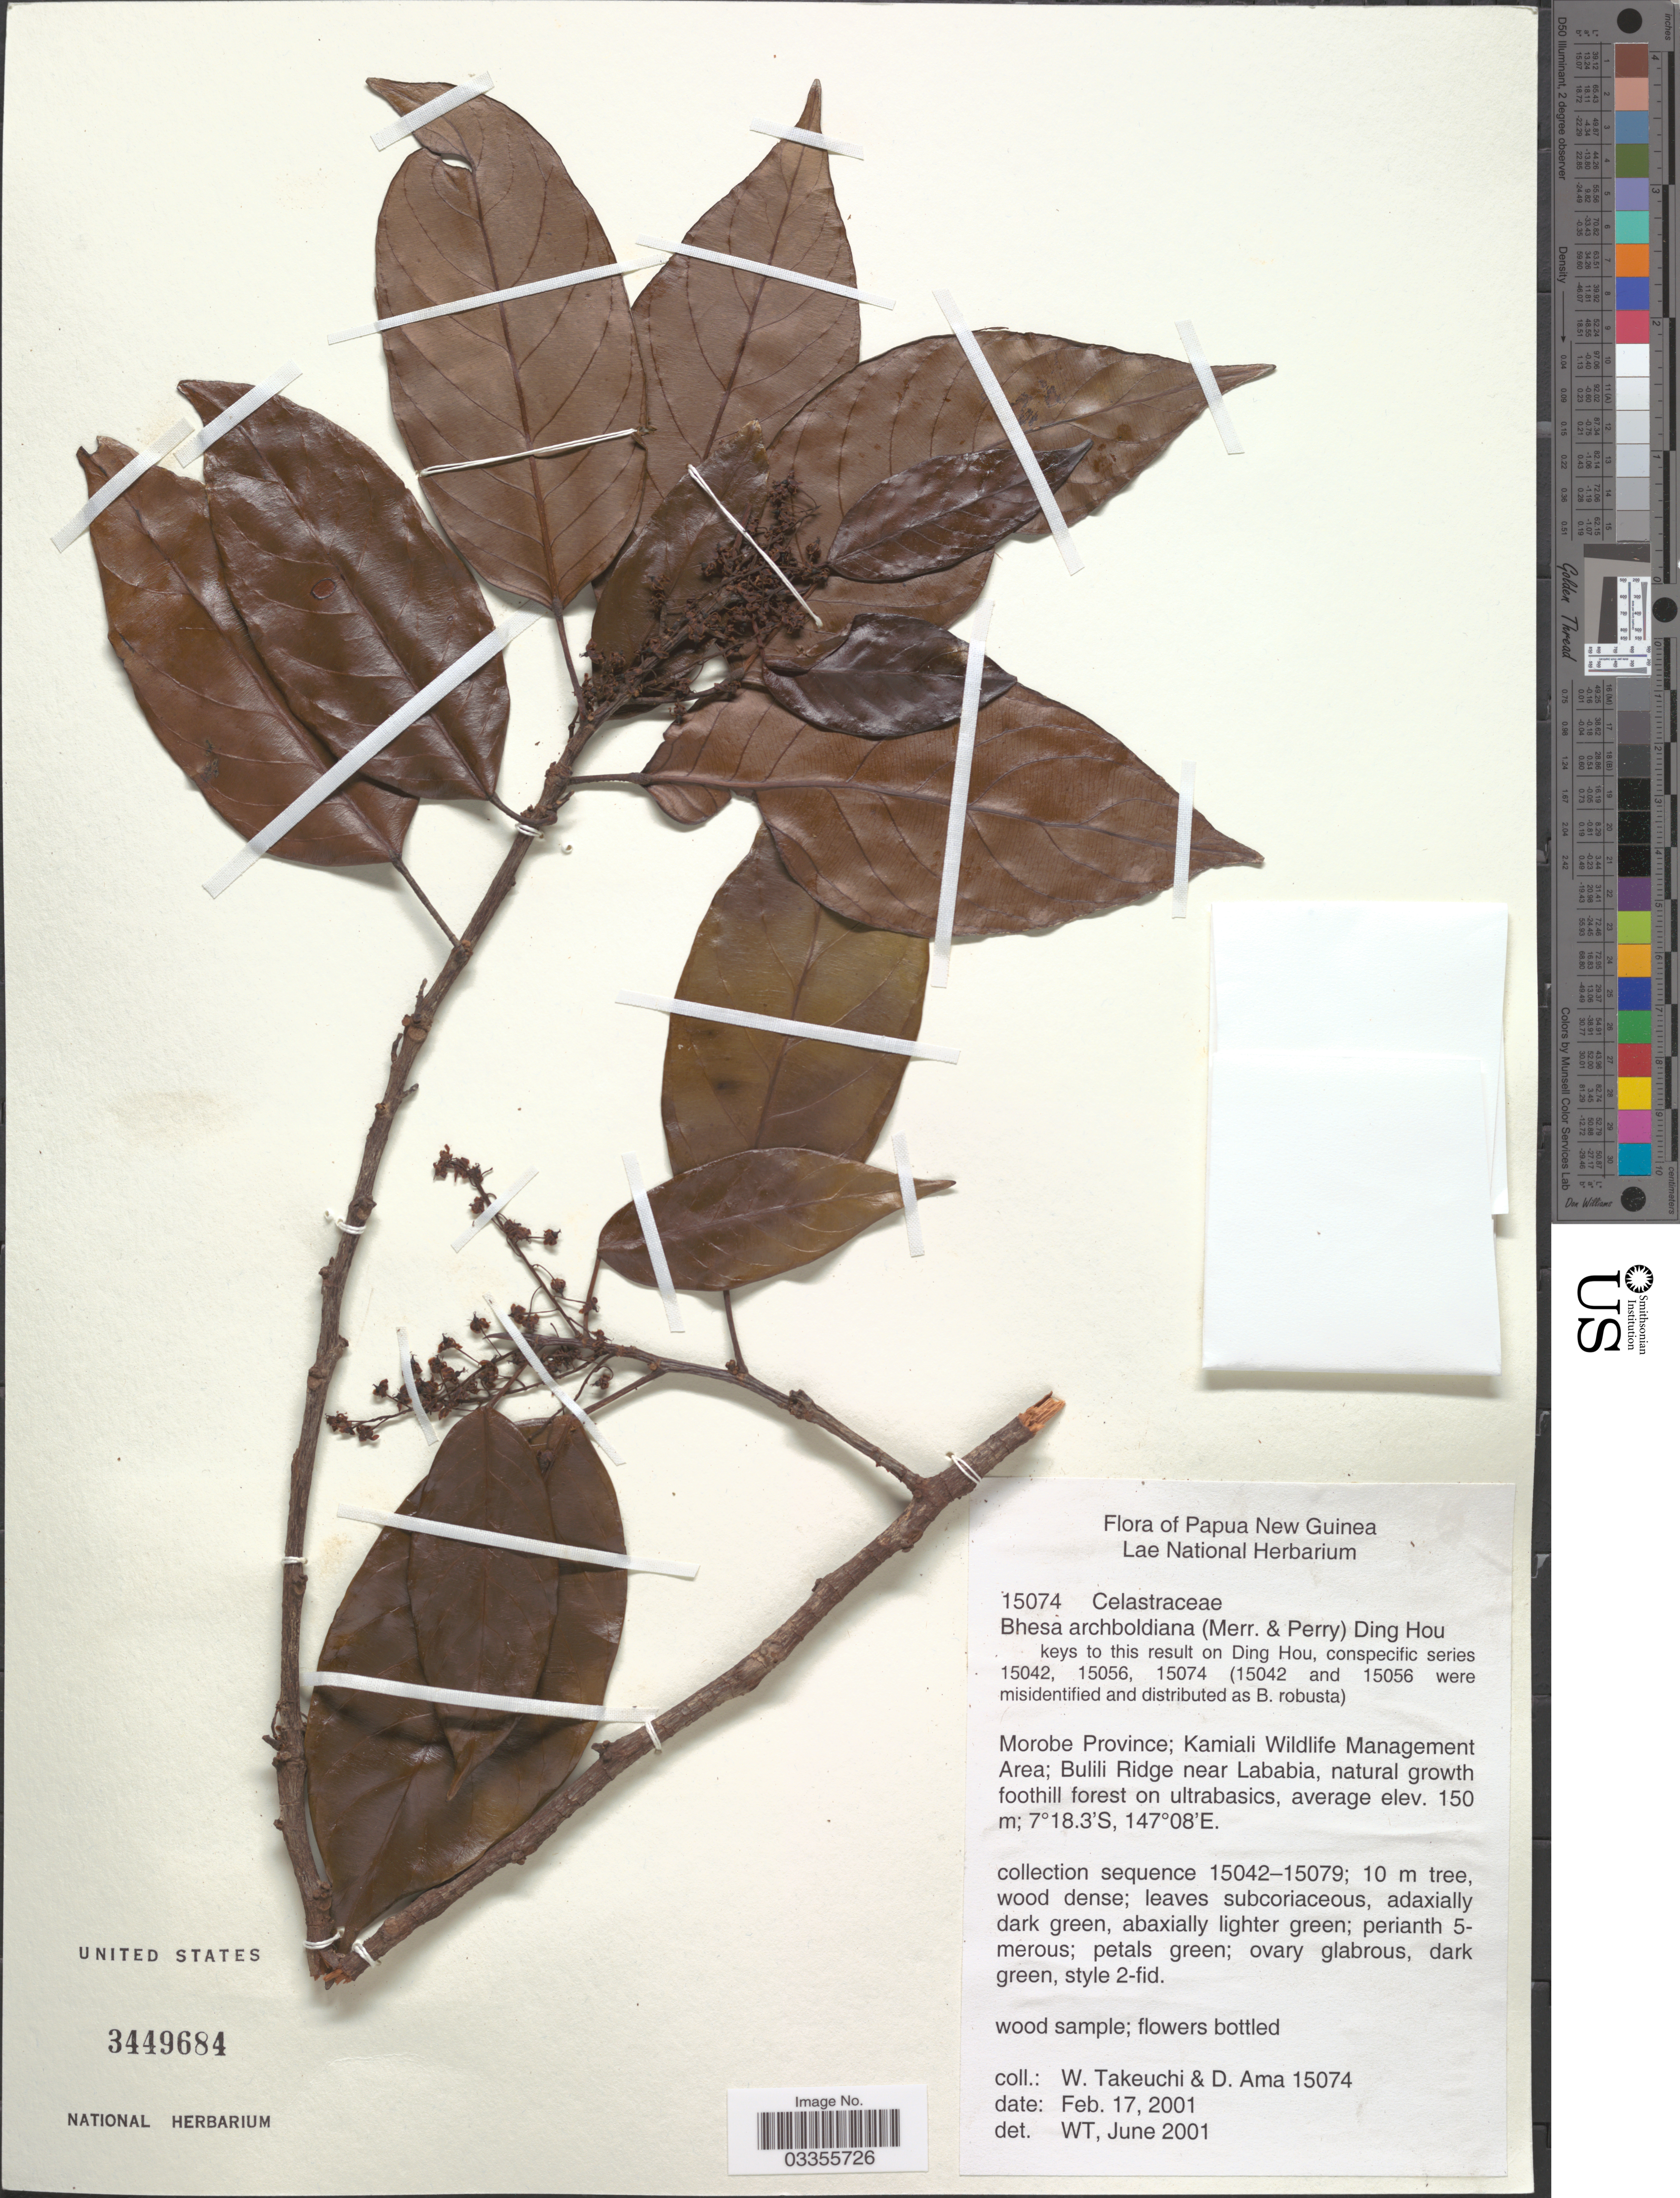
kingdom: Plantae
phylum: Tracheophyta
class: Magnoliopsida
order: Malpighiales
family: Centroplacaceae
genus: Bhesa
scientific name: Bhesa archboldiana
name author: Ding Hou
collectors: W. Takeuchi & D. Ama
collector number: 15074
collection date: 2001-02-17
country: Papua New Guinea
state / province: Morobe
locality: Kamiali Wildlife Management Area; Bulili Ridge near Lababia.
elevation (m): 150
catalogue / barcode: US 3449684